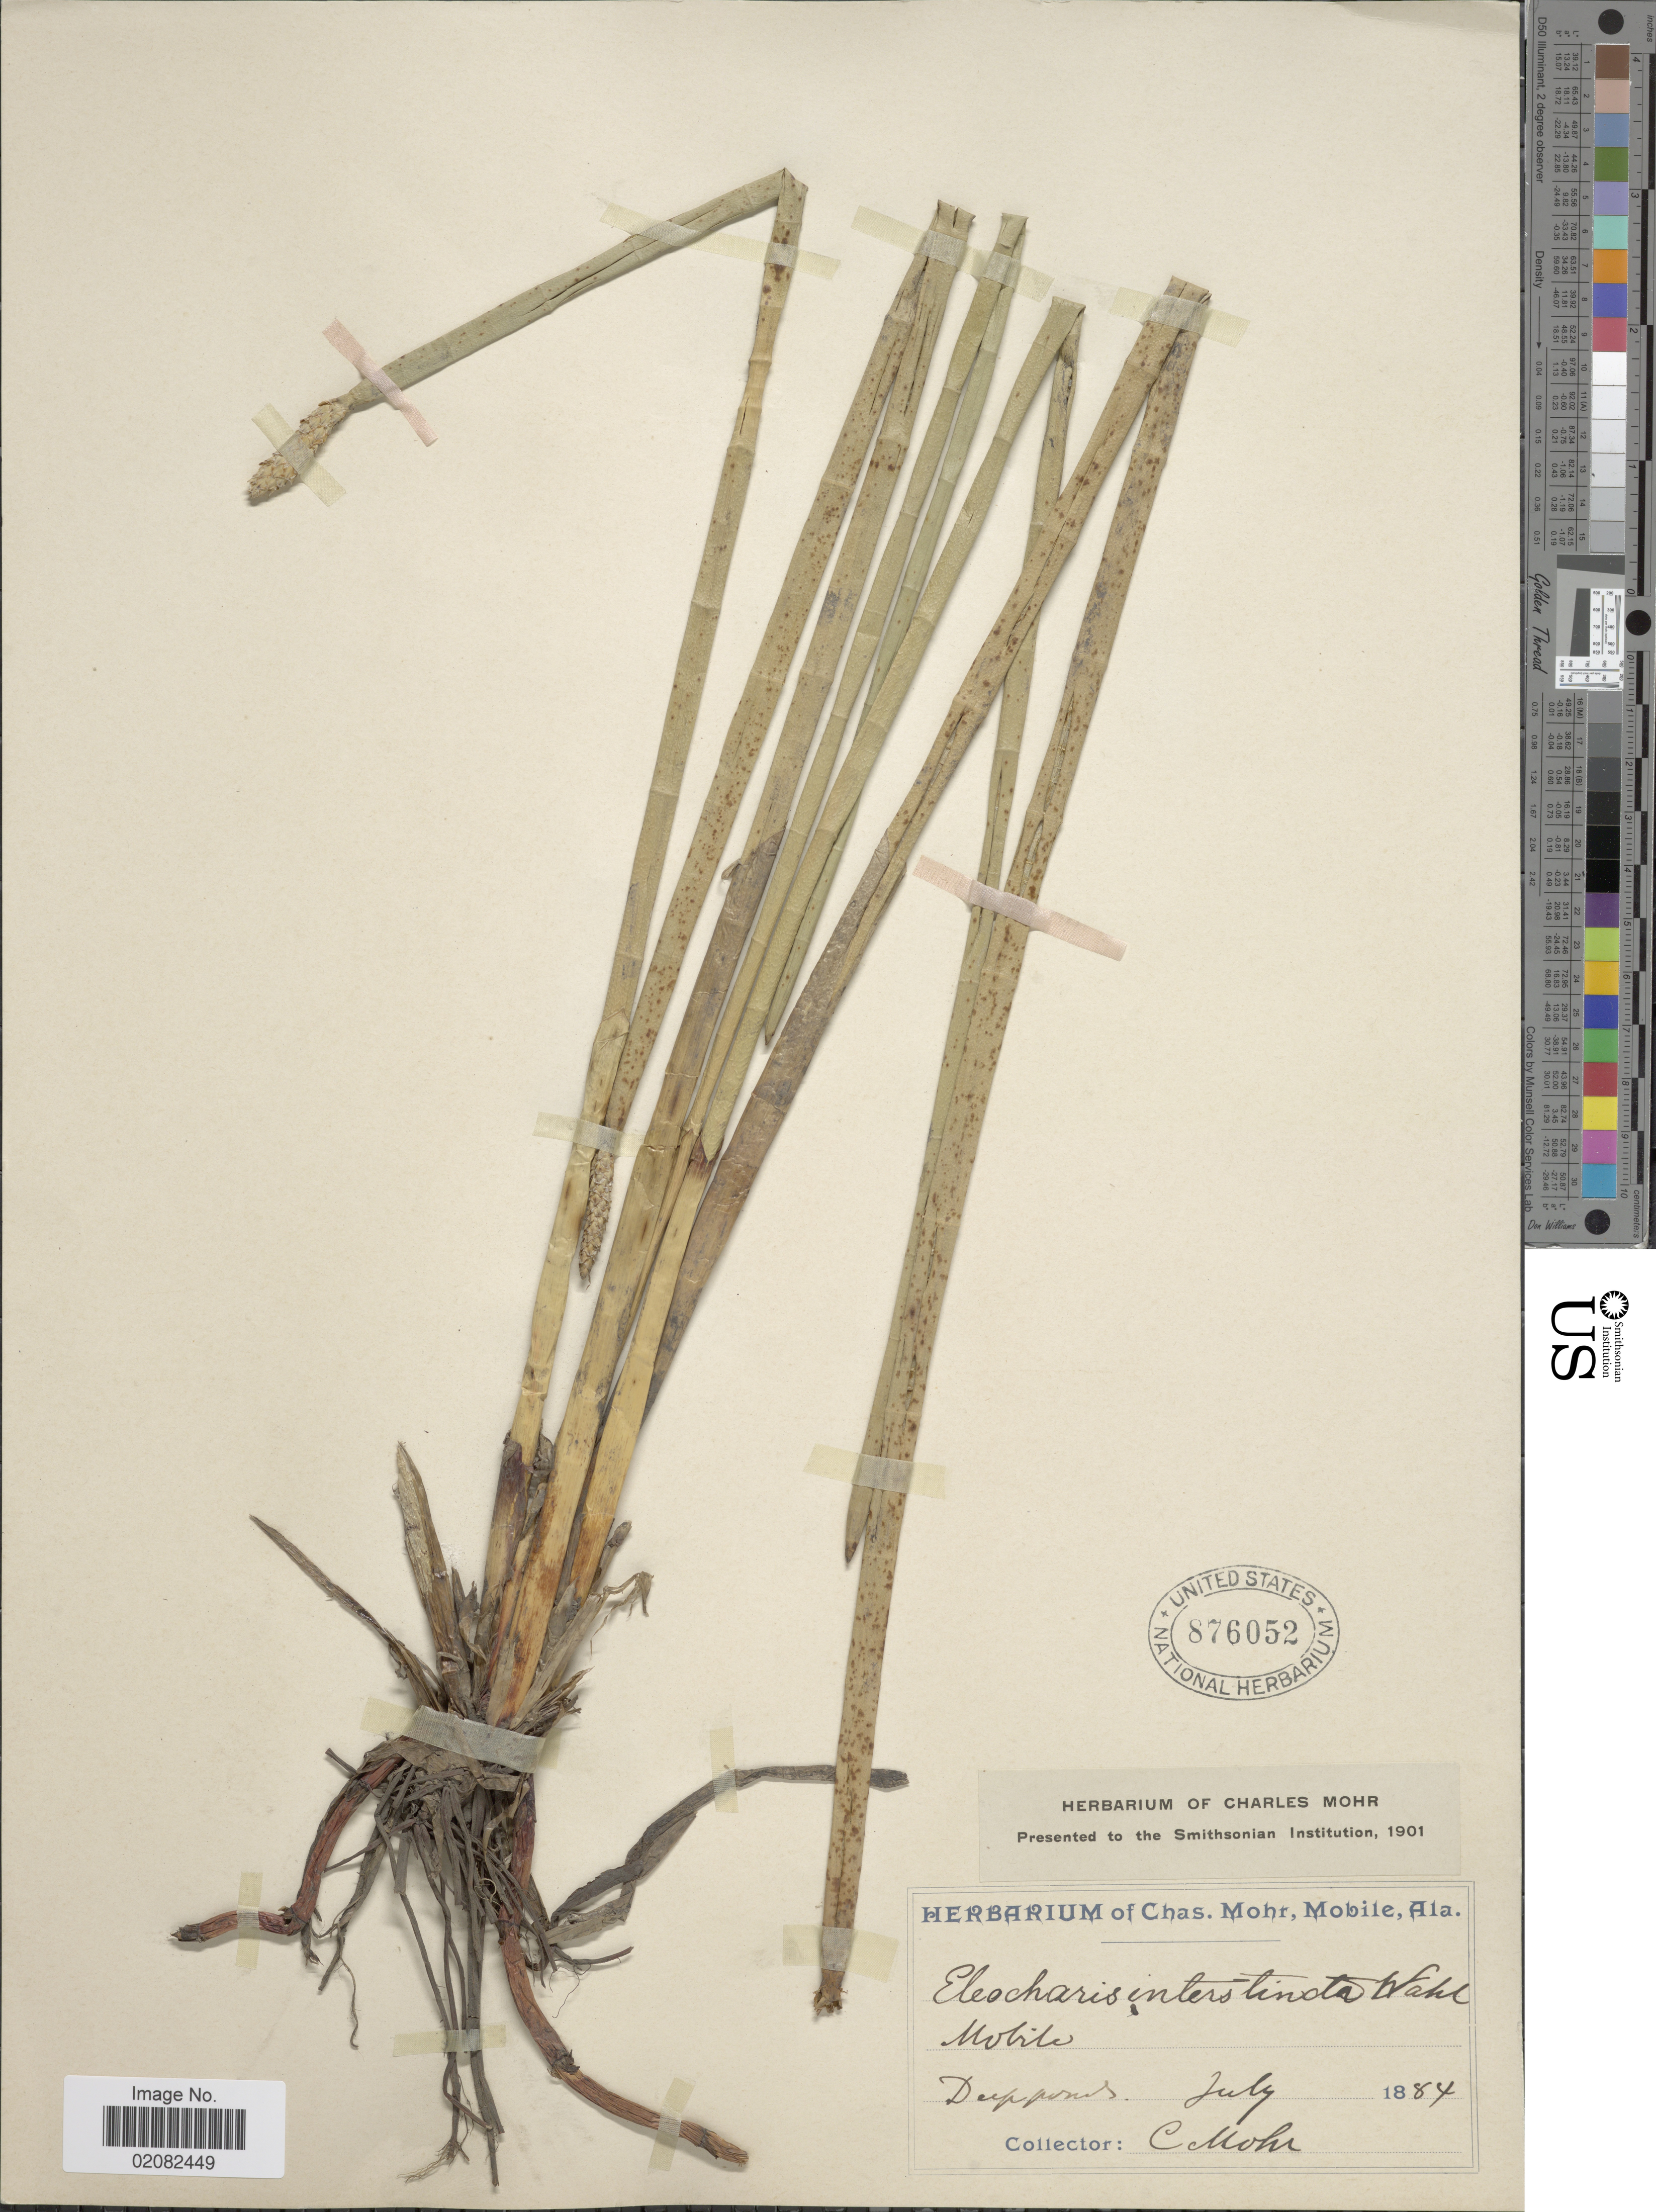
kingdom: Plantae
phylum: Tracheophyta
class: Liliopsida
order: Poales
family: Cyperaceae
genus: Eleocharis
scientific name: Eleocharis equisetoides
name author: (Elliott) Torr.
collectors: C. T. Mohr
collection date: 1884-07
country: United States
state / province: Alabama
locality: Mobile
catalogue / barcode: US 876052